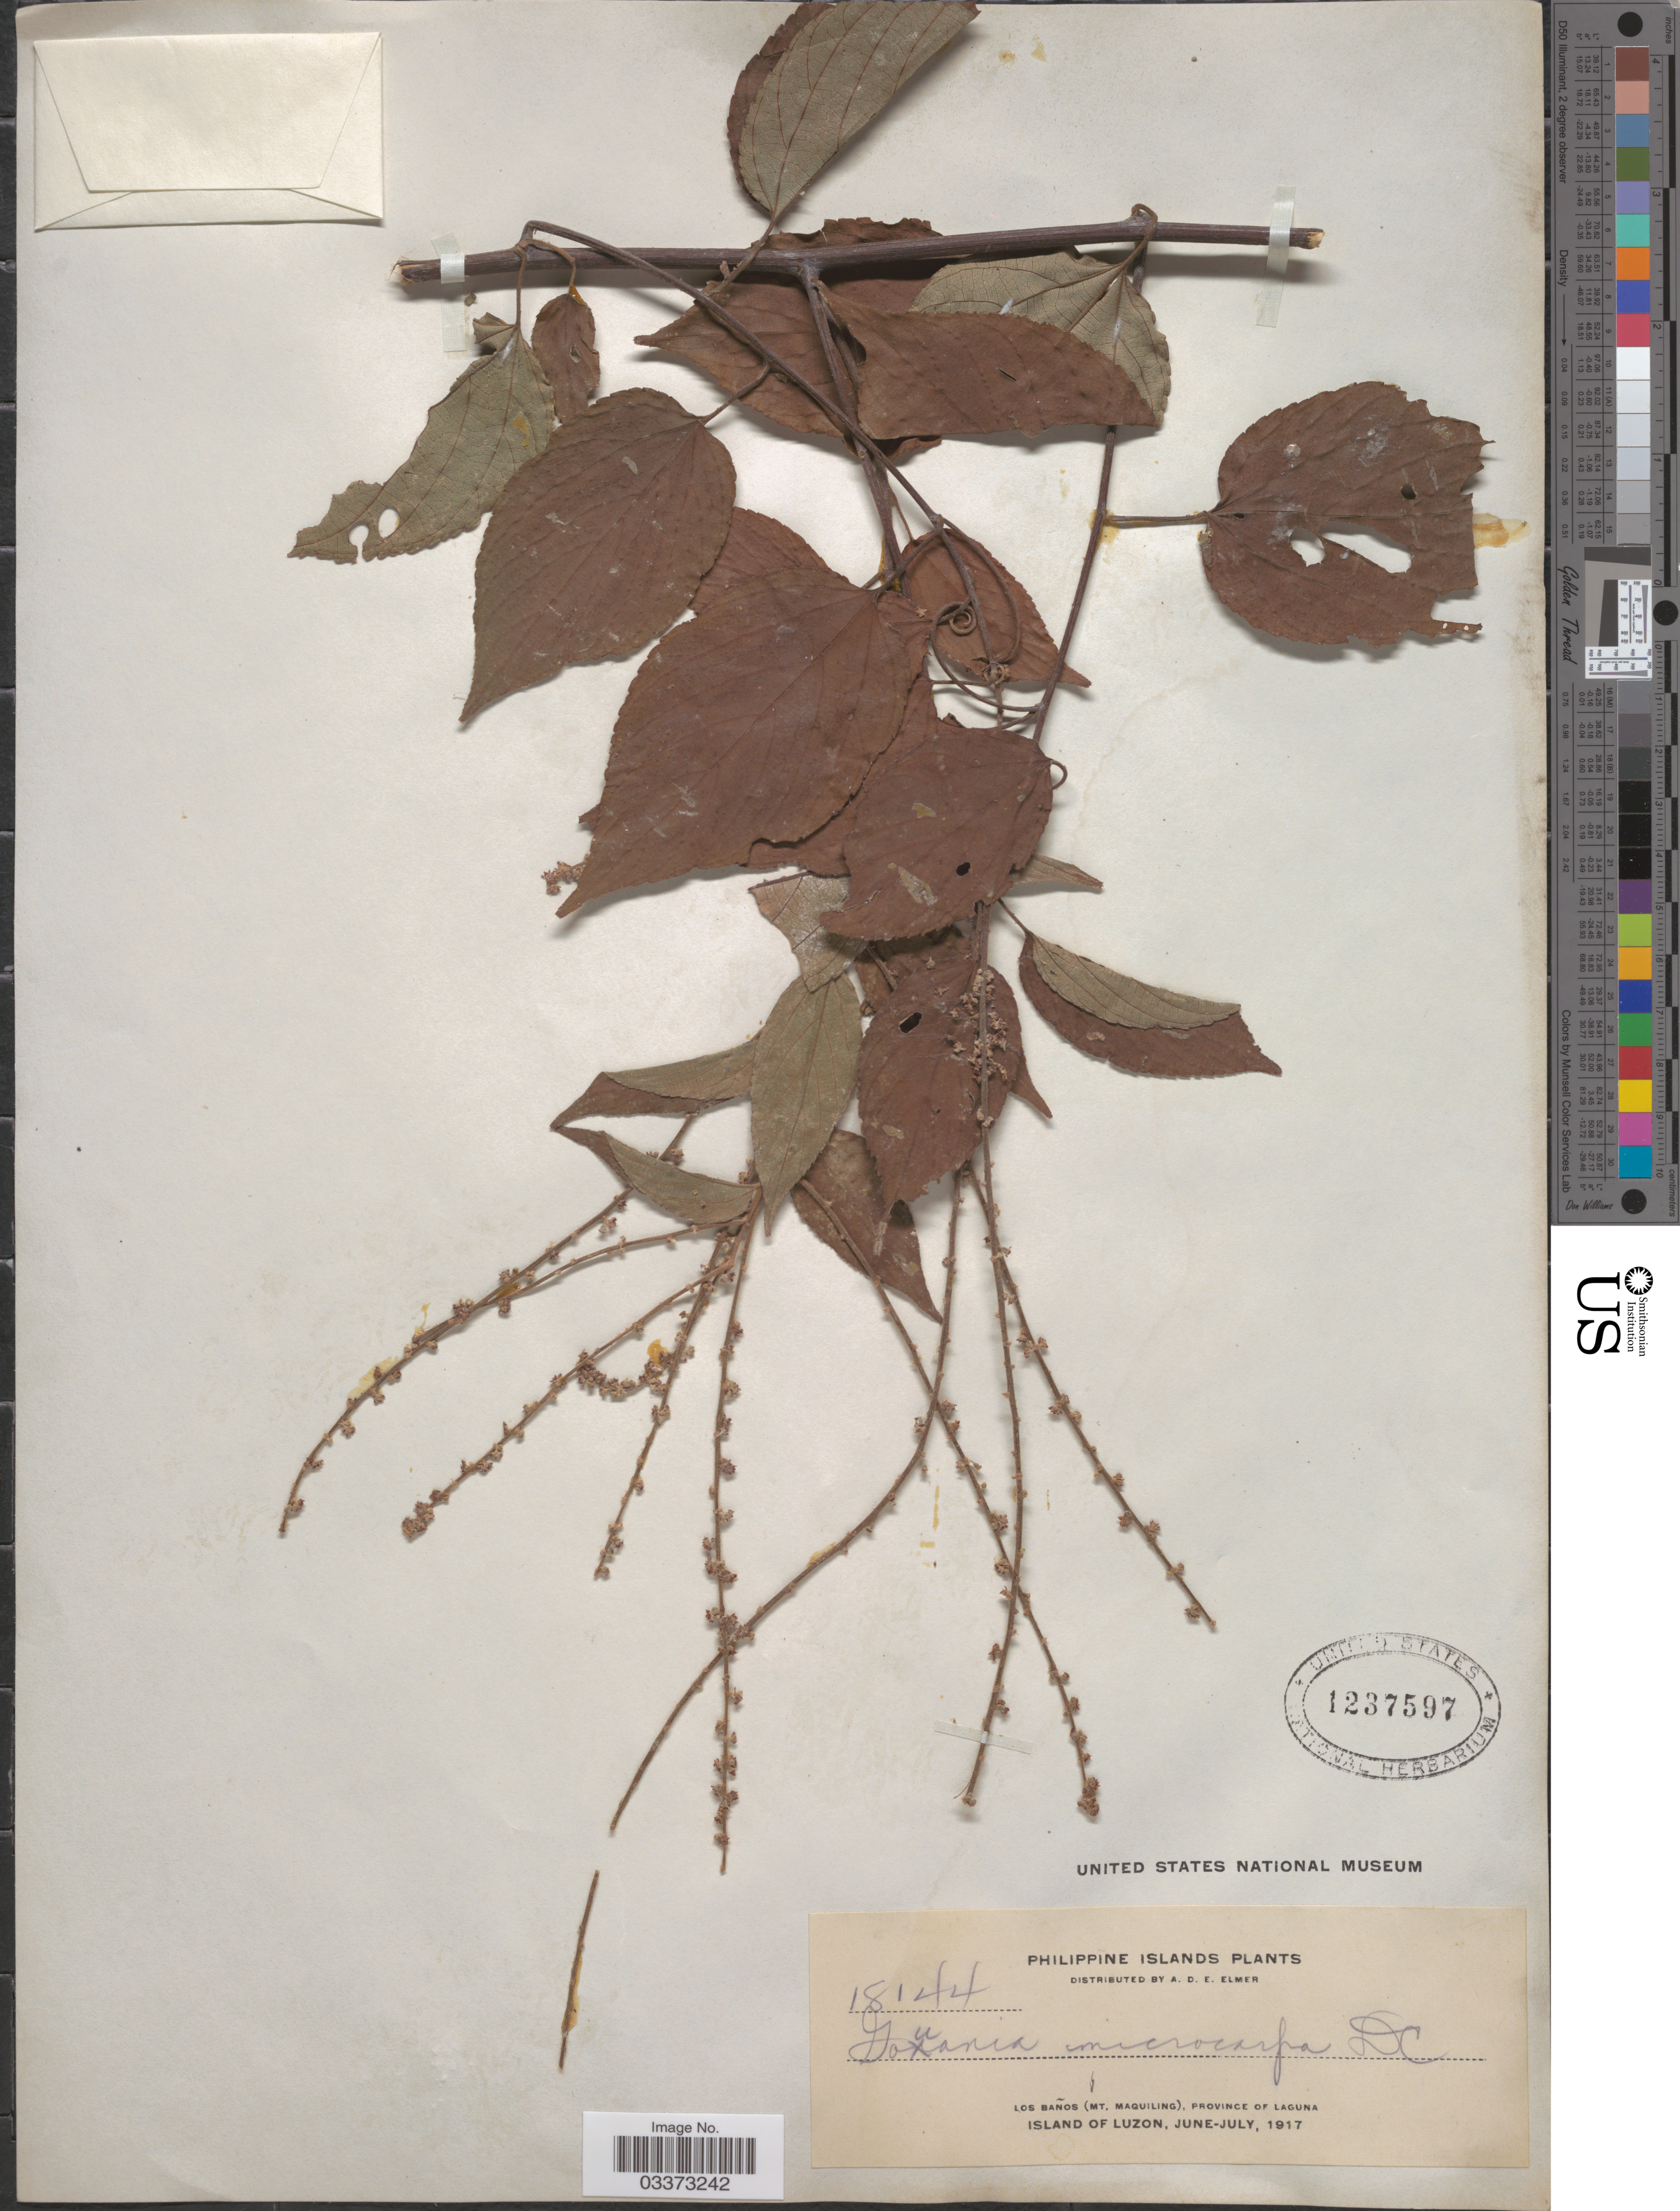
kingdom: Plantae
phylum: Tracheophyta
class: Magnoliopsida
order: Rosales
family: Rhamnaceae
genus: Gouania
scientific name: Gouania microcarpa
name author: DC.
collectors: A. D. E. Elmer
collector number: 18144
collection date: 1917-06/1917-07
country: Philippines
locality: Los Baños (Mt. Maquiling), Province of Laguna. Island of Luzon.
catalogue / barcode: US 1237597